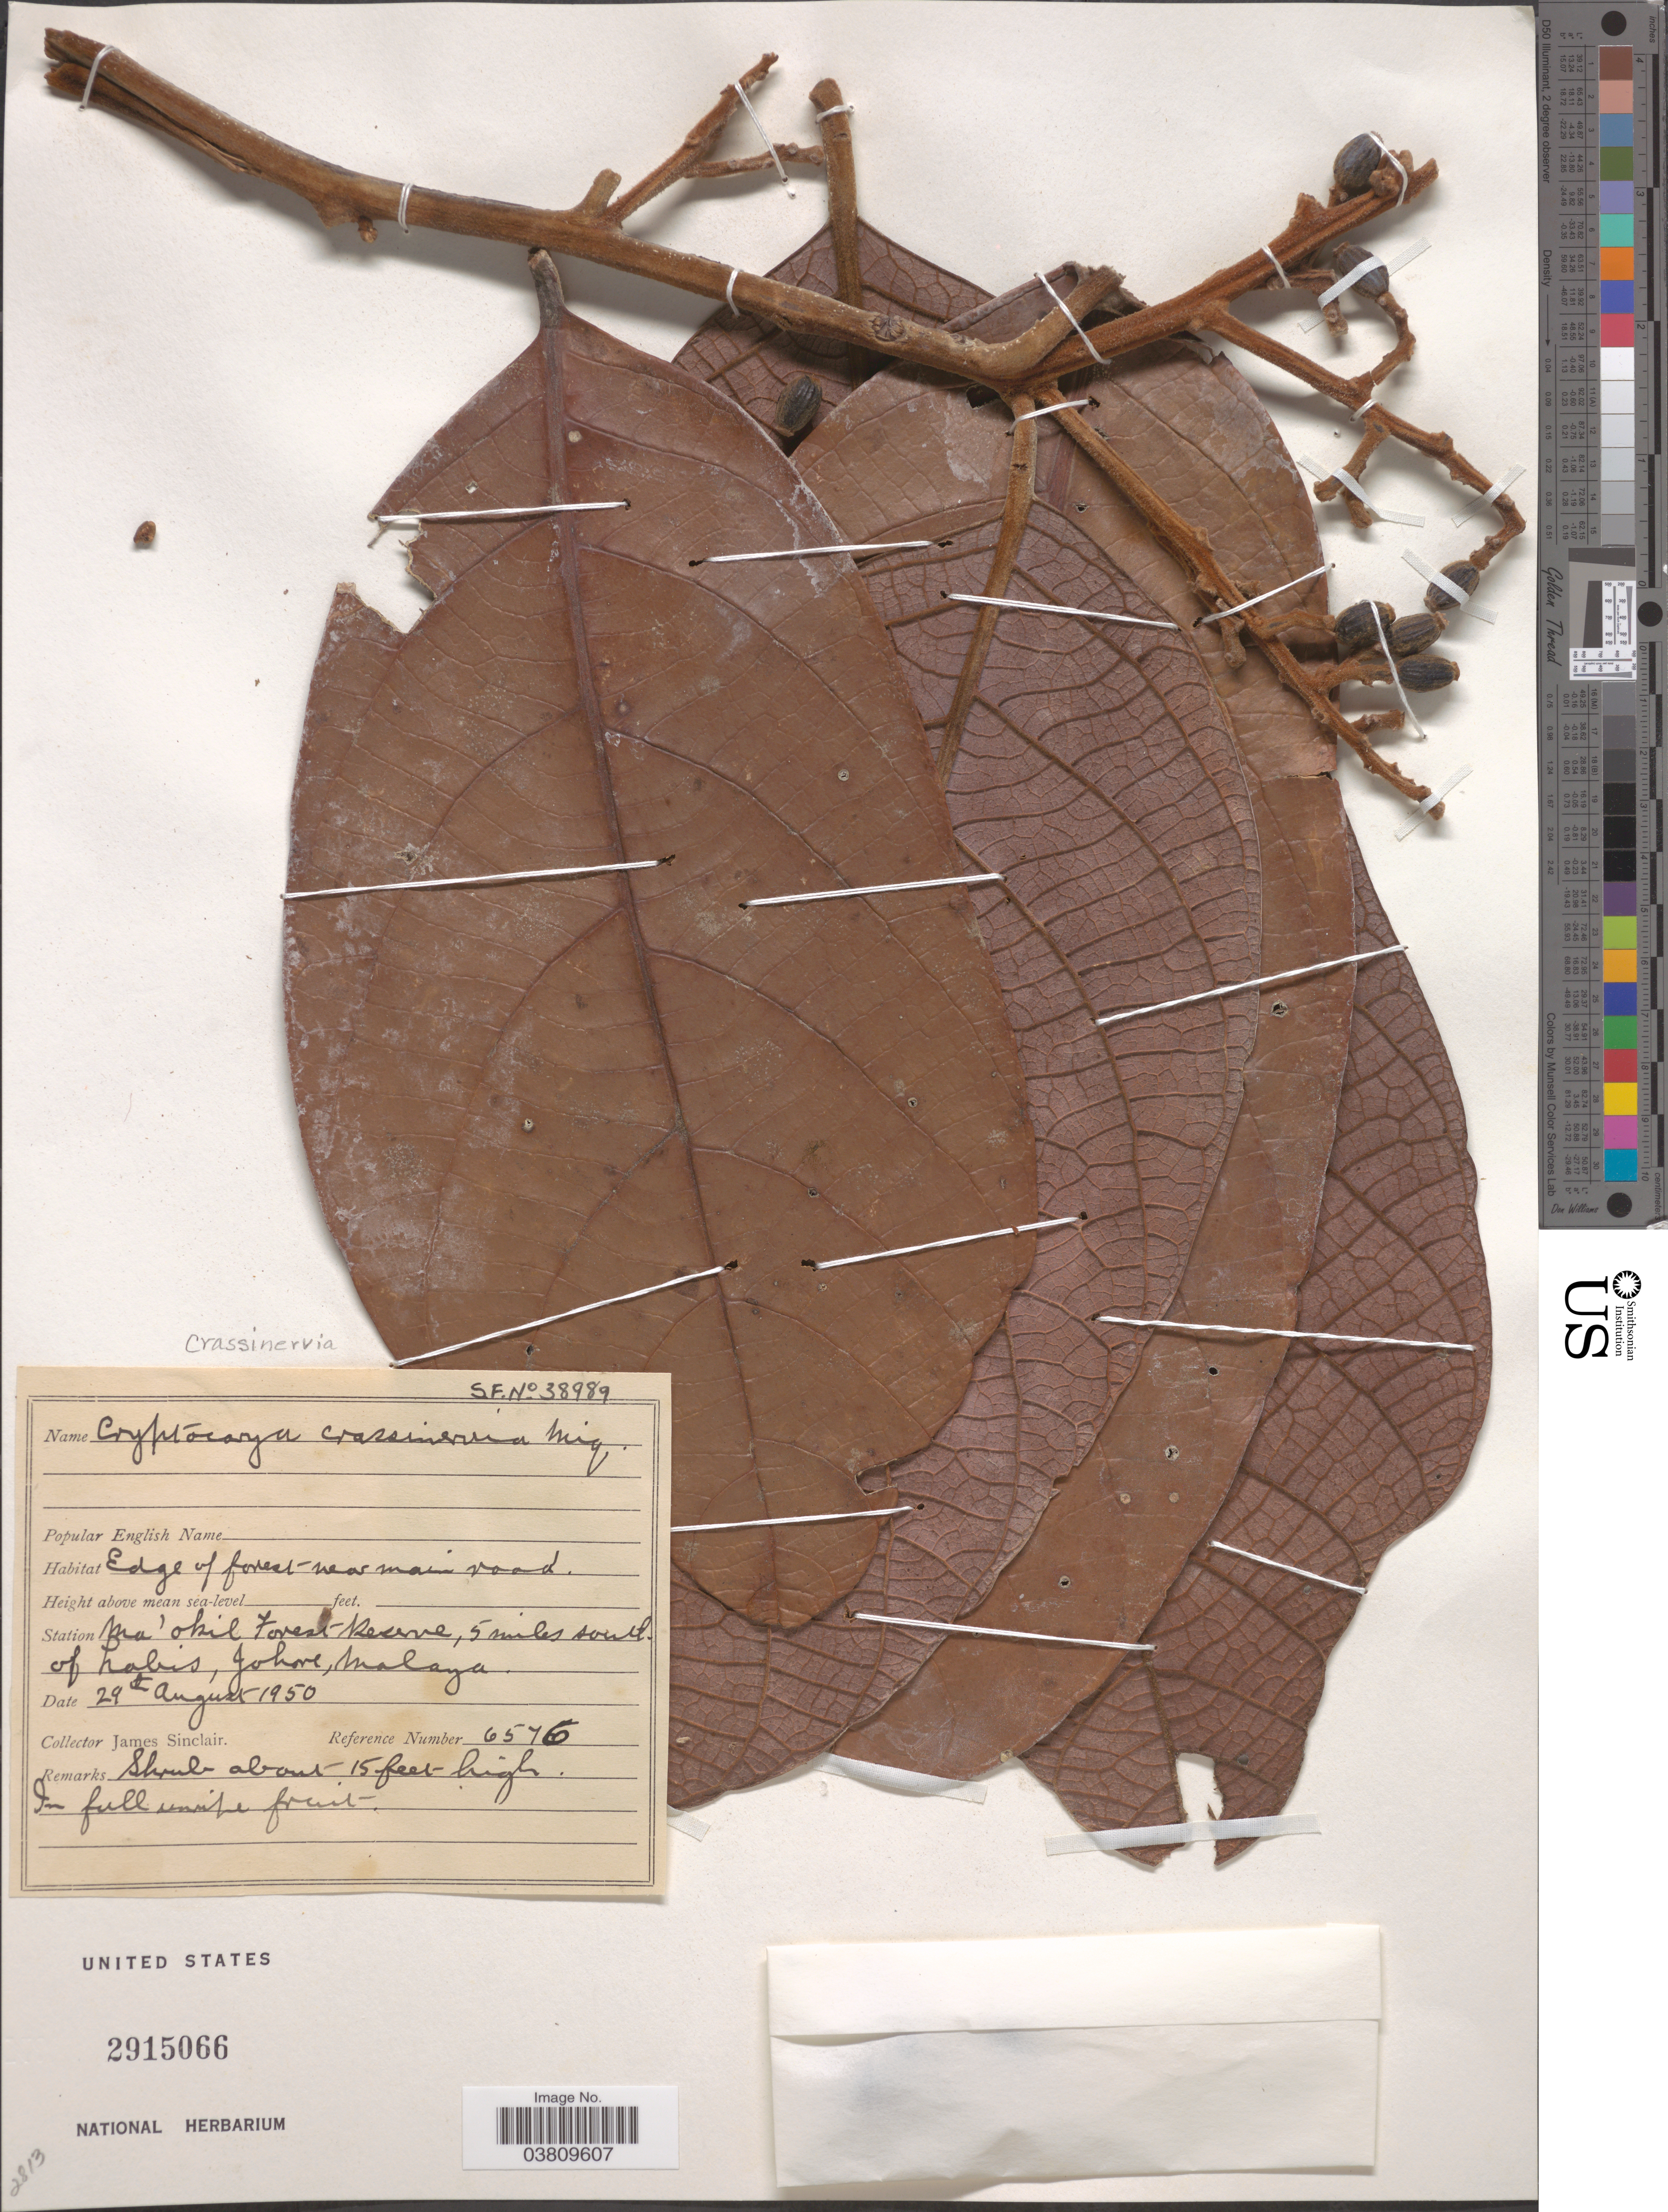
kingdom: Plantae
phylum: Tracheophyta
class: Magnoliopsida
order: Laurales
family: Lauraceae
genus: Cryptocarya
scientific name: Cryptocarya crassinervia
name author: Miq.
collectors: J. Sinclair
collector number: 6576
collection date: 1950-08-29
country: Malaysia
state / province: Johor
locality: Edge of forest near main road. Station Ma'okil Forest Reserve, 5 miles south of Labis, Johore, Malaya.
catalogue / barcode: US 2915066